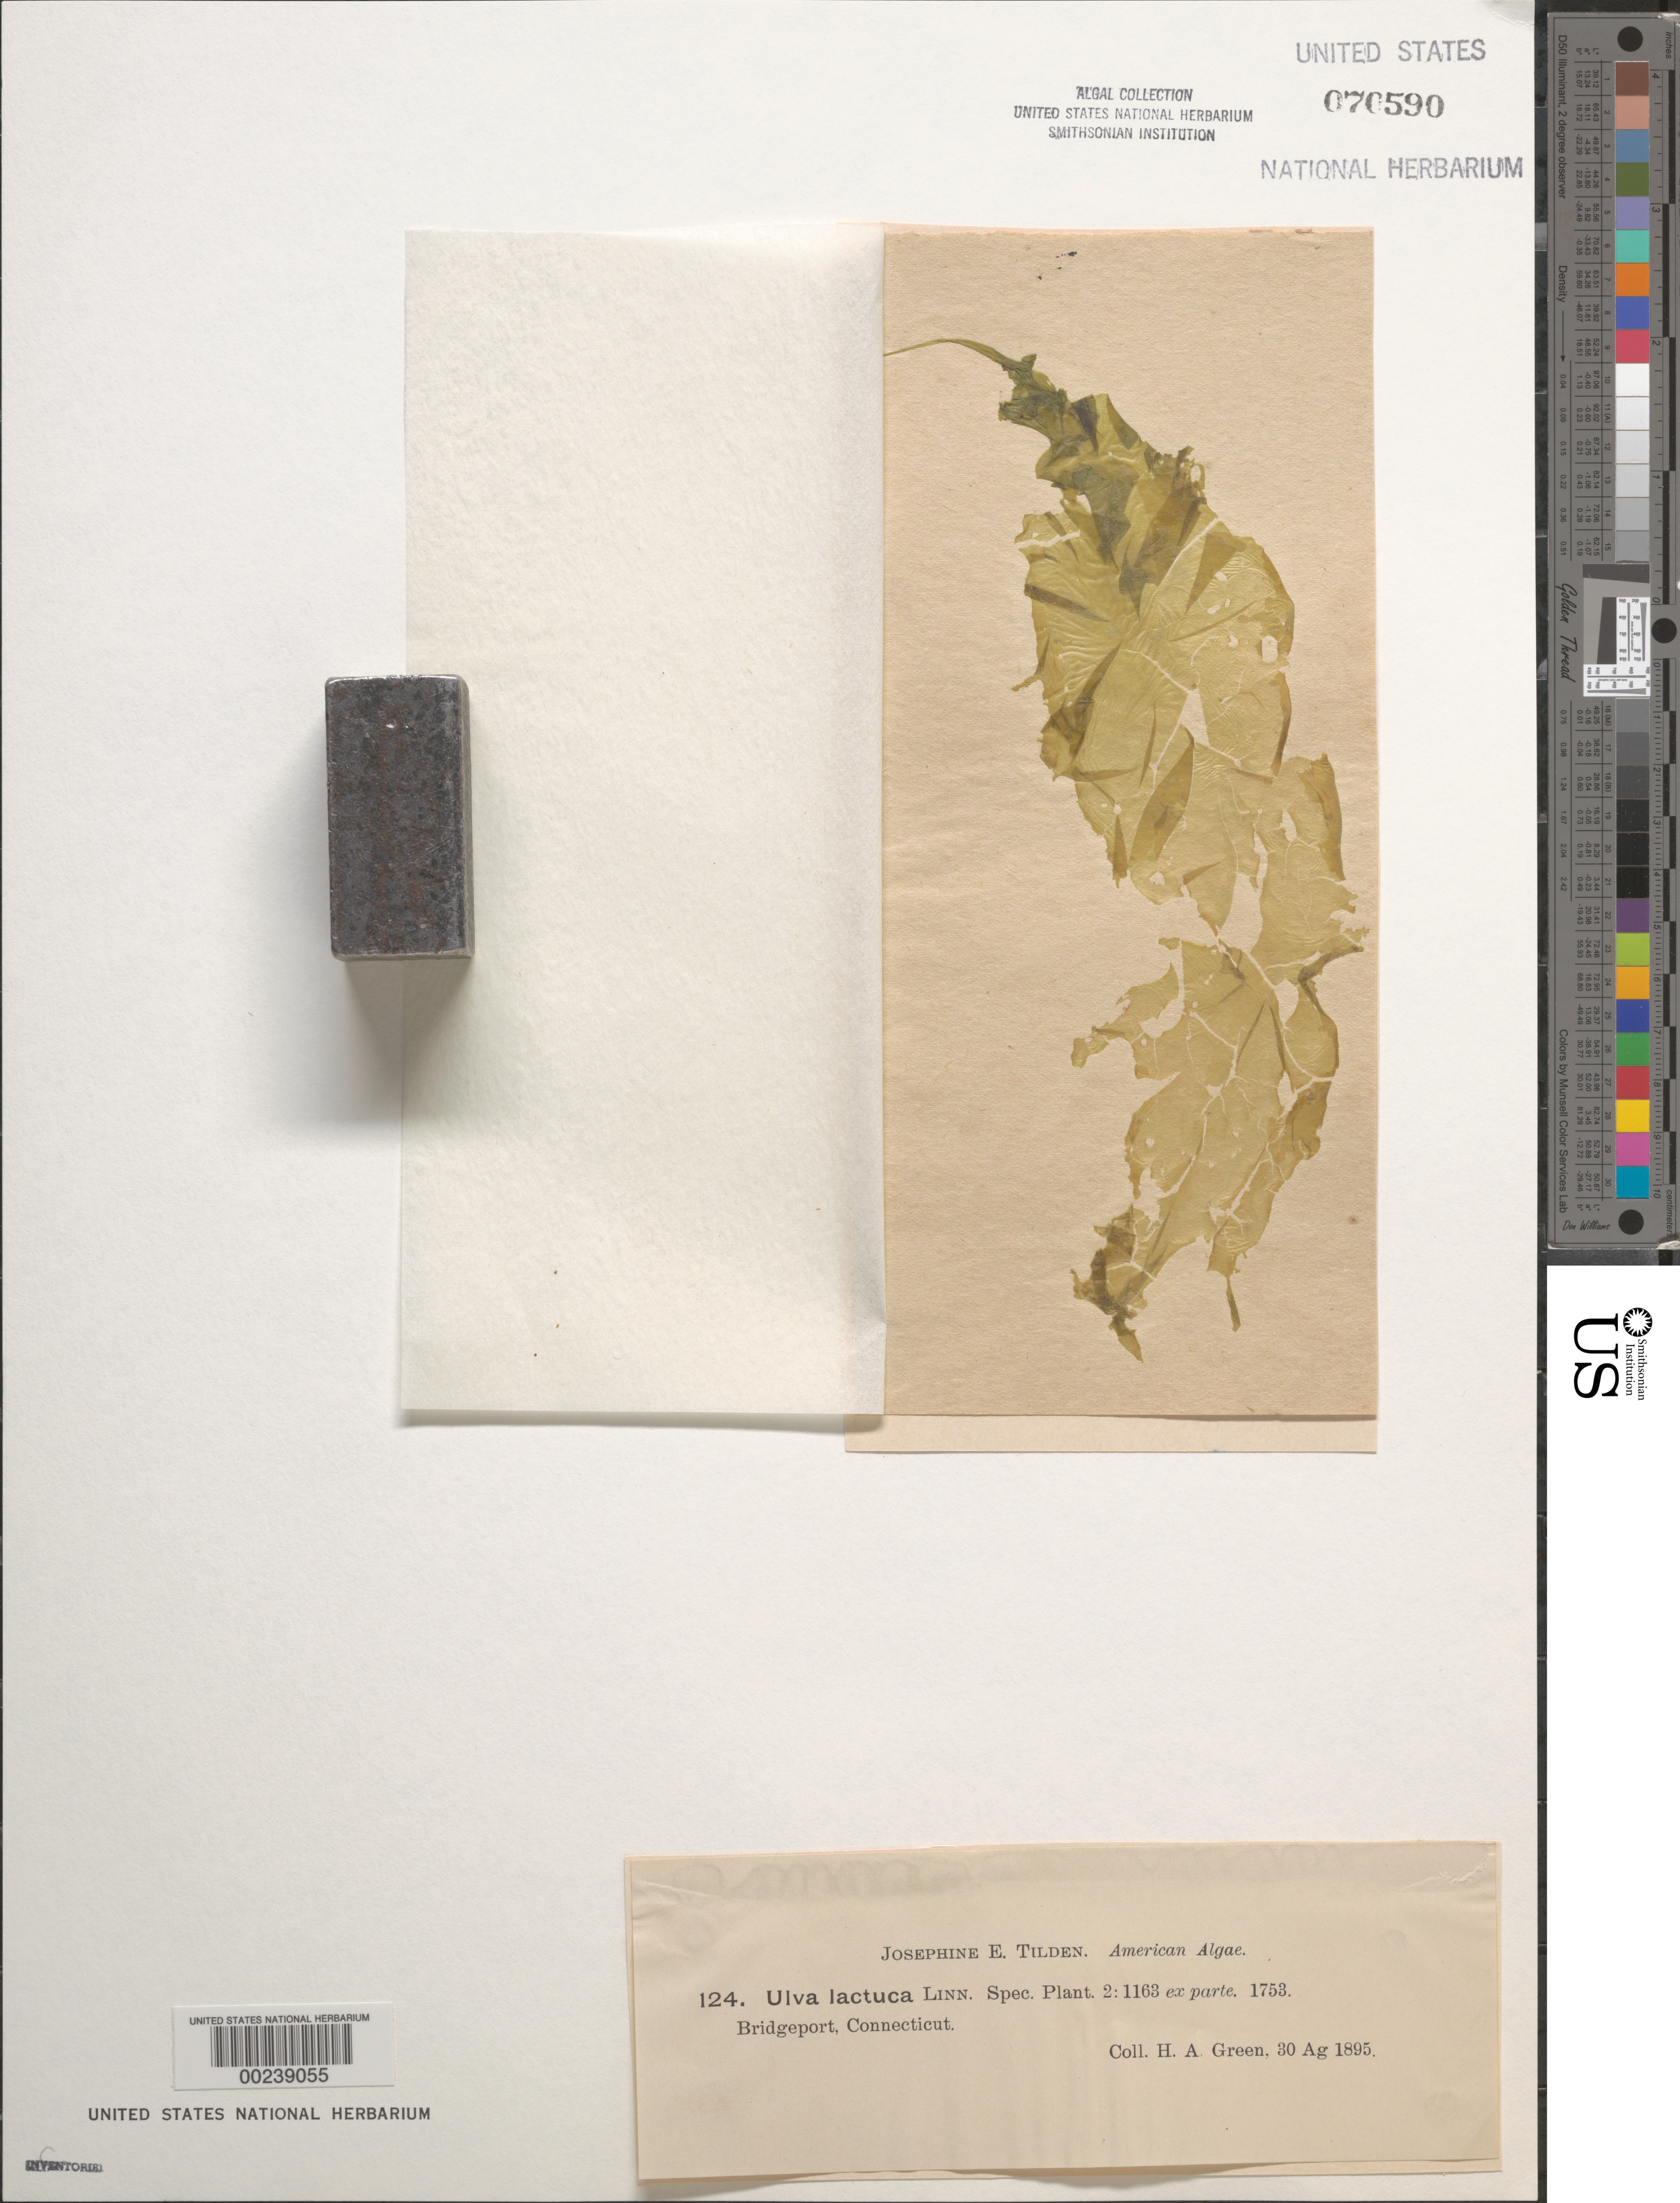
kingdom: Plantae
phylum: Chlorophyta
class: Ulvophyceae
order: Ulvales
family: Ulvaceae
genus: Ulva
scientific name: Ulva lactuca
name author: L.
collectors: H. Green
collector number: JET 124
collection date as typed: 30 Aug 1895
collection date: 1895-08-30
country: United States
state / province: Connecticut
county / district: Fairfield County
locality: Bridgeport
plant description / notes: Tilden, American Algae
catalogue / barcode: US 70590